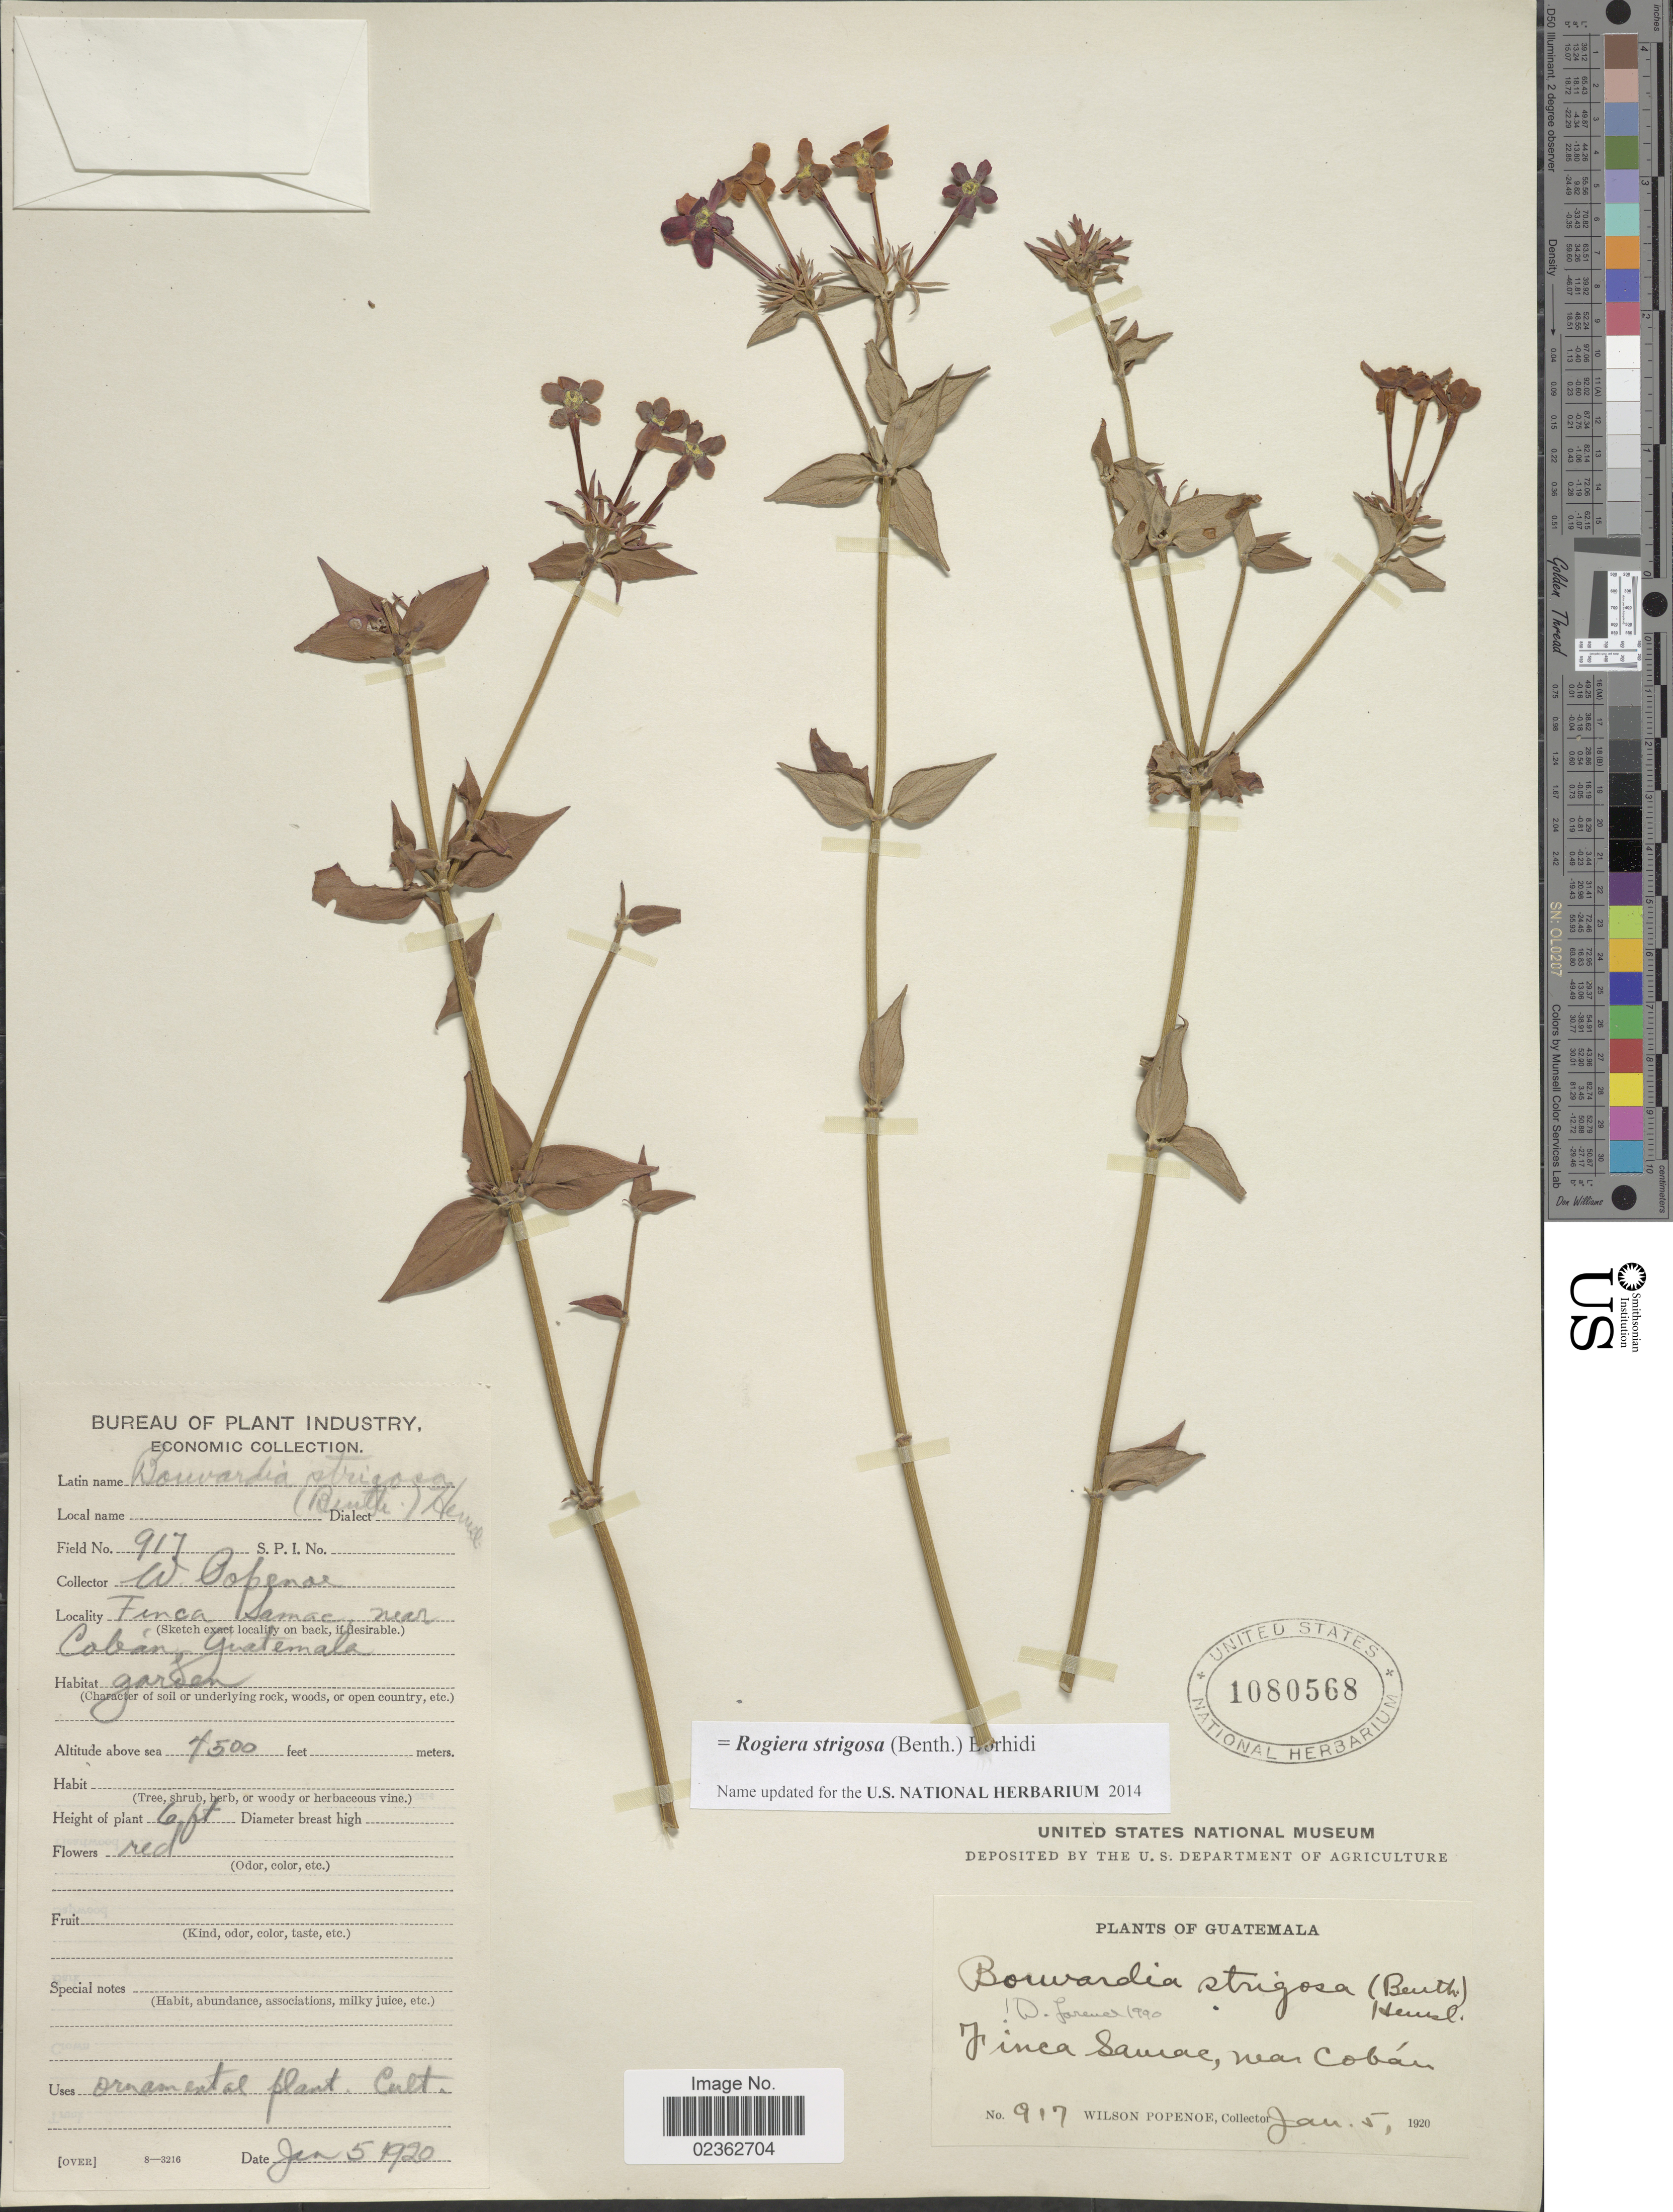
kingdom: Plantae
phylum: Tracheophyta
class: Magnoliopsida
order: Gentianales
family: Rubiaceae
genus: Rogiera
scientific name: Rogiera strigosa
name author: (Benth.) Borhidi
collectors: W. Popenoe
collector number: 917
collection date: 1920-01-05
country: Guatemala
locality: Finca Samac, near Coban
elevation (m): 1372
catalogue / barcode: US 1080568